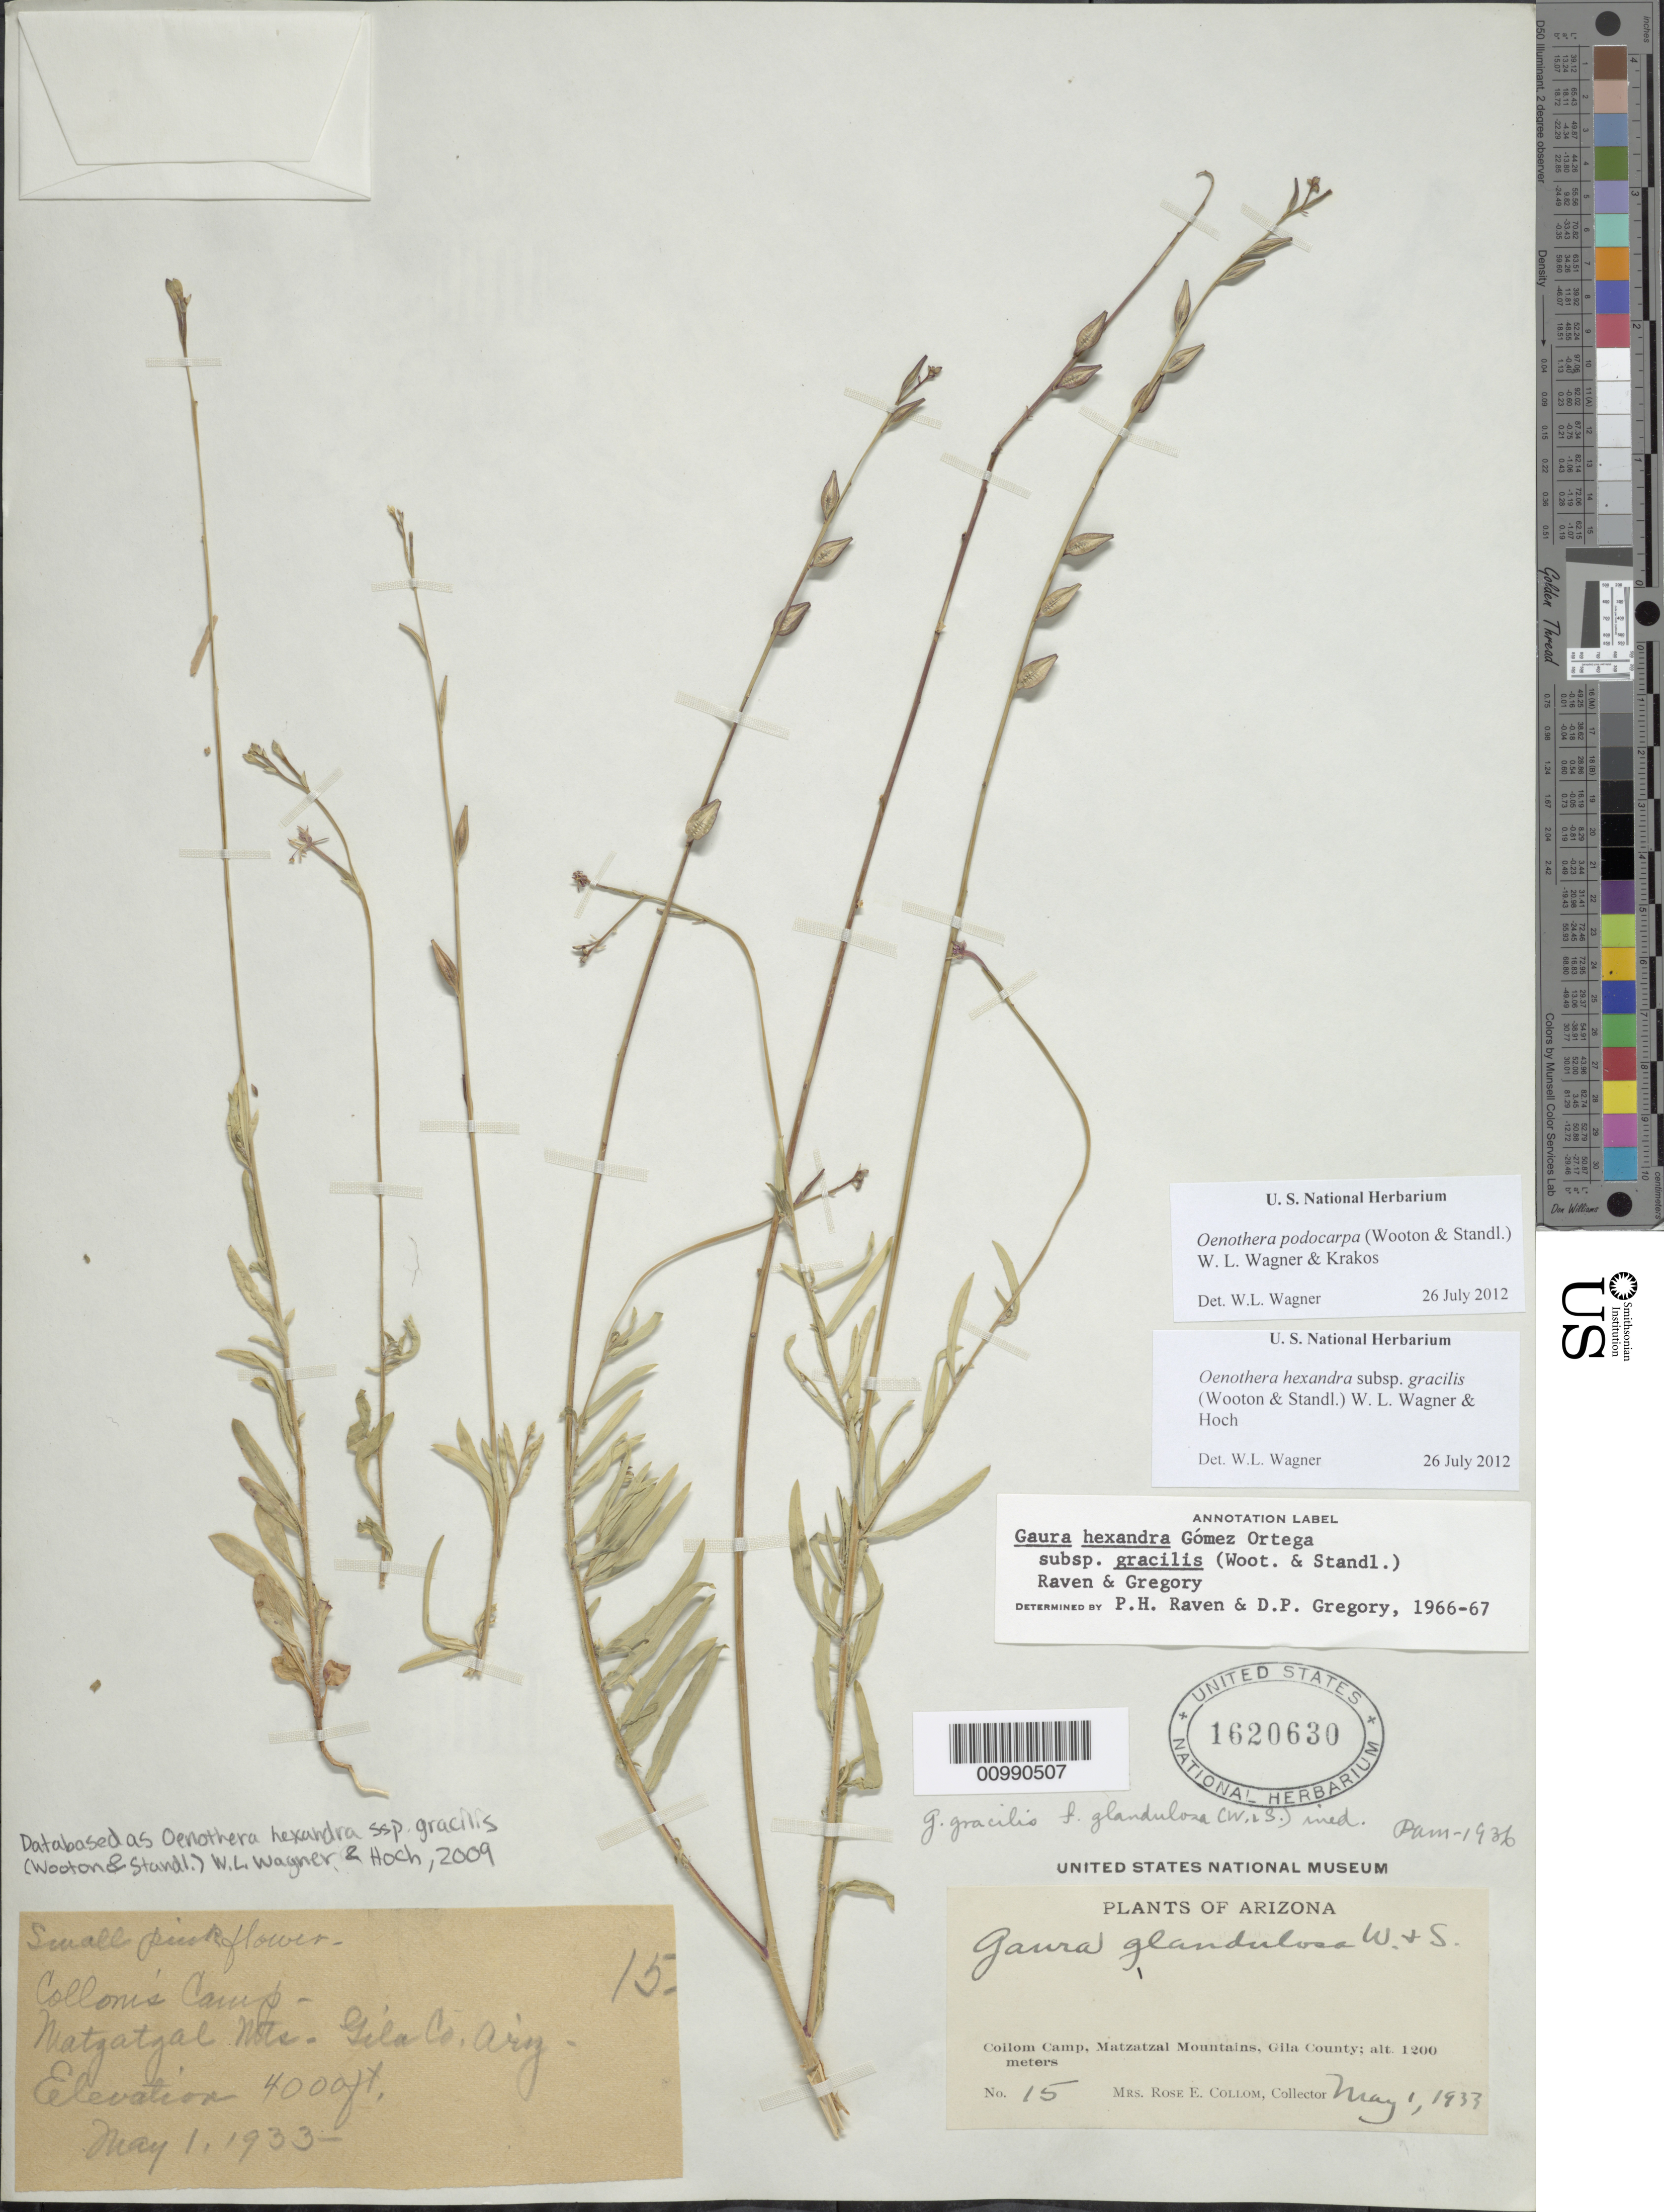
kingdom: Plantae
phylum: Tracheophyta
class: Magnoliopsida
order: Myrtales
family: Onagraceae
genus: Oenothera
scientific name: Oenothera podocarpa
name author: (Wooton & Standl.) Krakos & W.L. Wagner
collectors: R. E. Collom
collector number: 15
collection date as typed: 01 May 1933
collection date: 1933-05-01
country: United States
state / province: Arizona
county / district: Gila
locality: Matzatzal Mts.; Collom Camp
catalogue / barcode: US 1620630